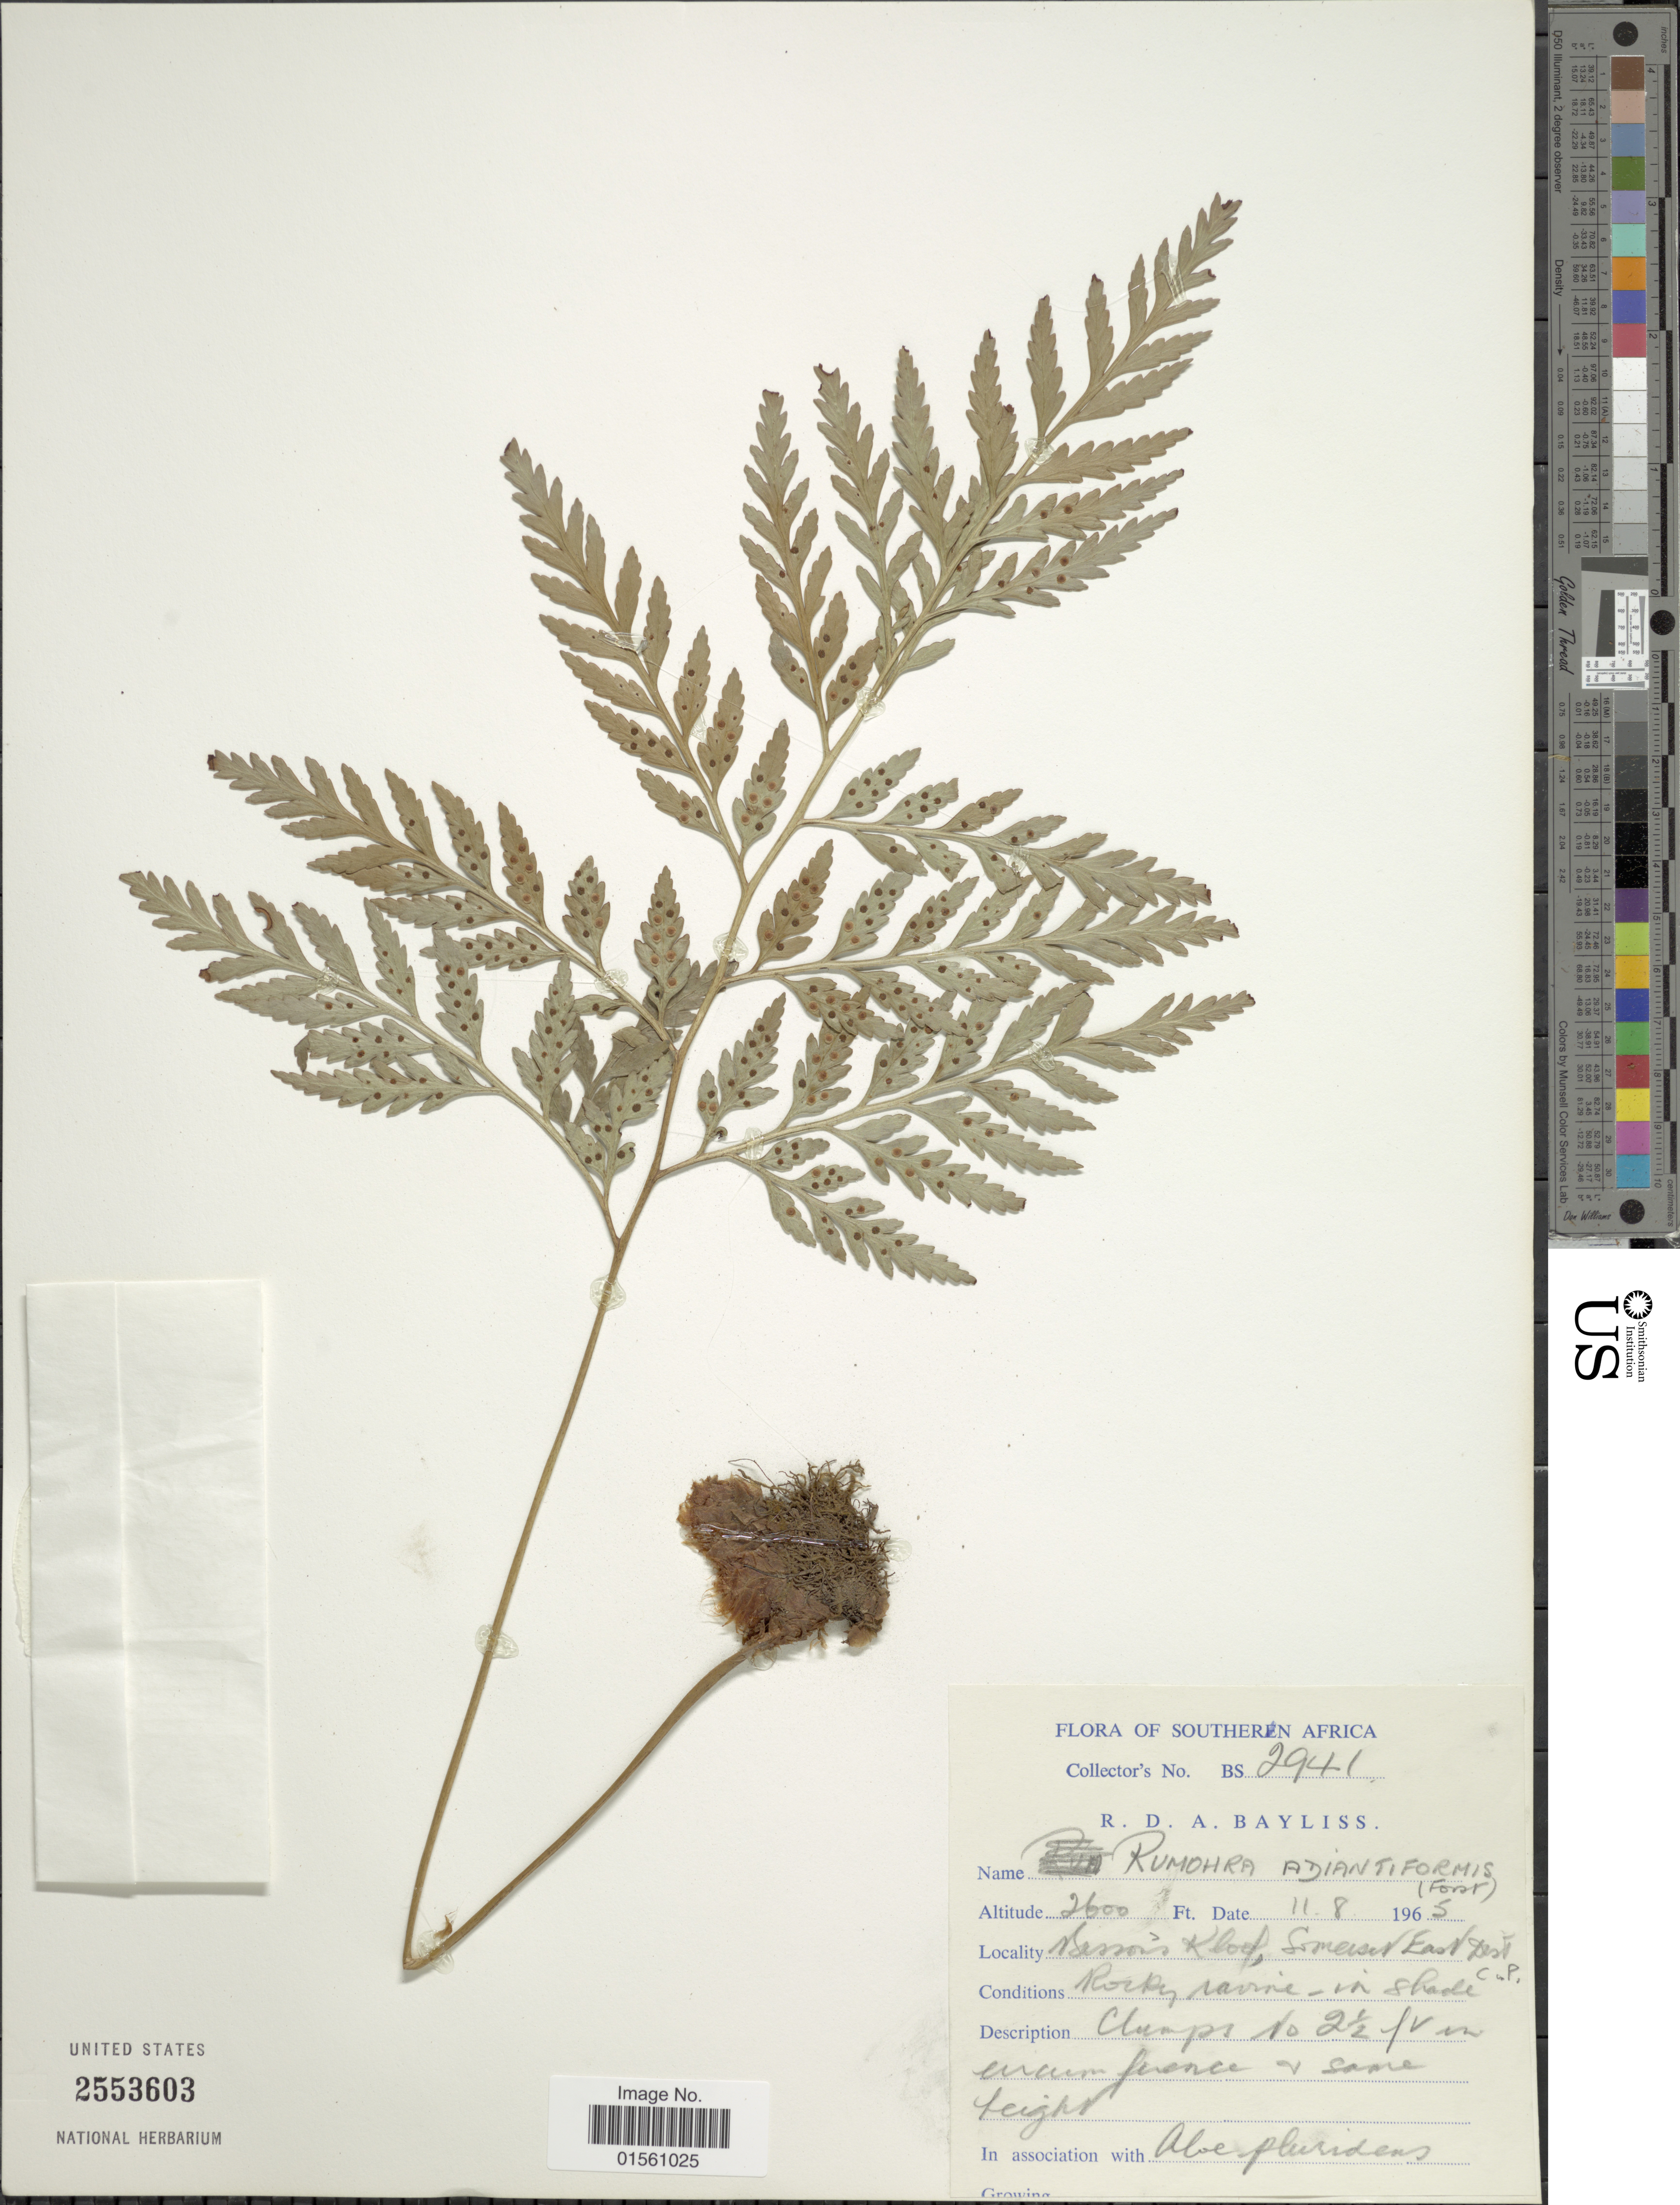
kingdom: Plantae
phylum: Tracheophyta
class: Polypodiopsida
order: Polypodiales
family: Dryopteridaceae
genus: Rumohra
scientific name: Rumohra adiantiformis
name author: (G. Forst.) Ching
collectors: R. Bayliss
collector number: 2941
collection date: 1965-08-11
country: South Africa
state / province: Eastern Cape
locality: Basson's Kloof, Somerset East Dist. C.P.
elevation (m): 792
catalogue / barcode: US 2553603